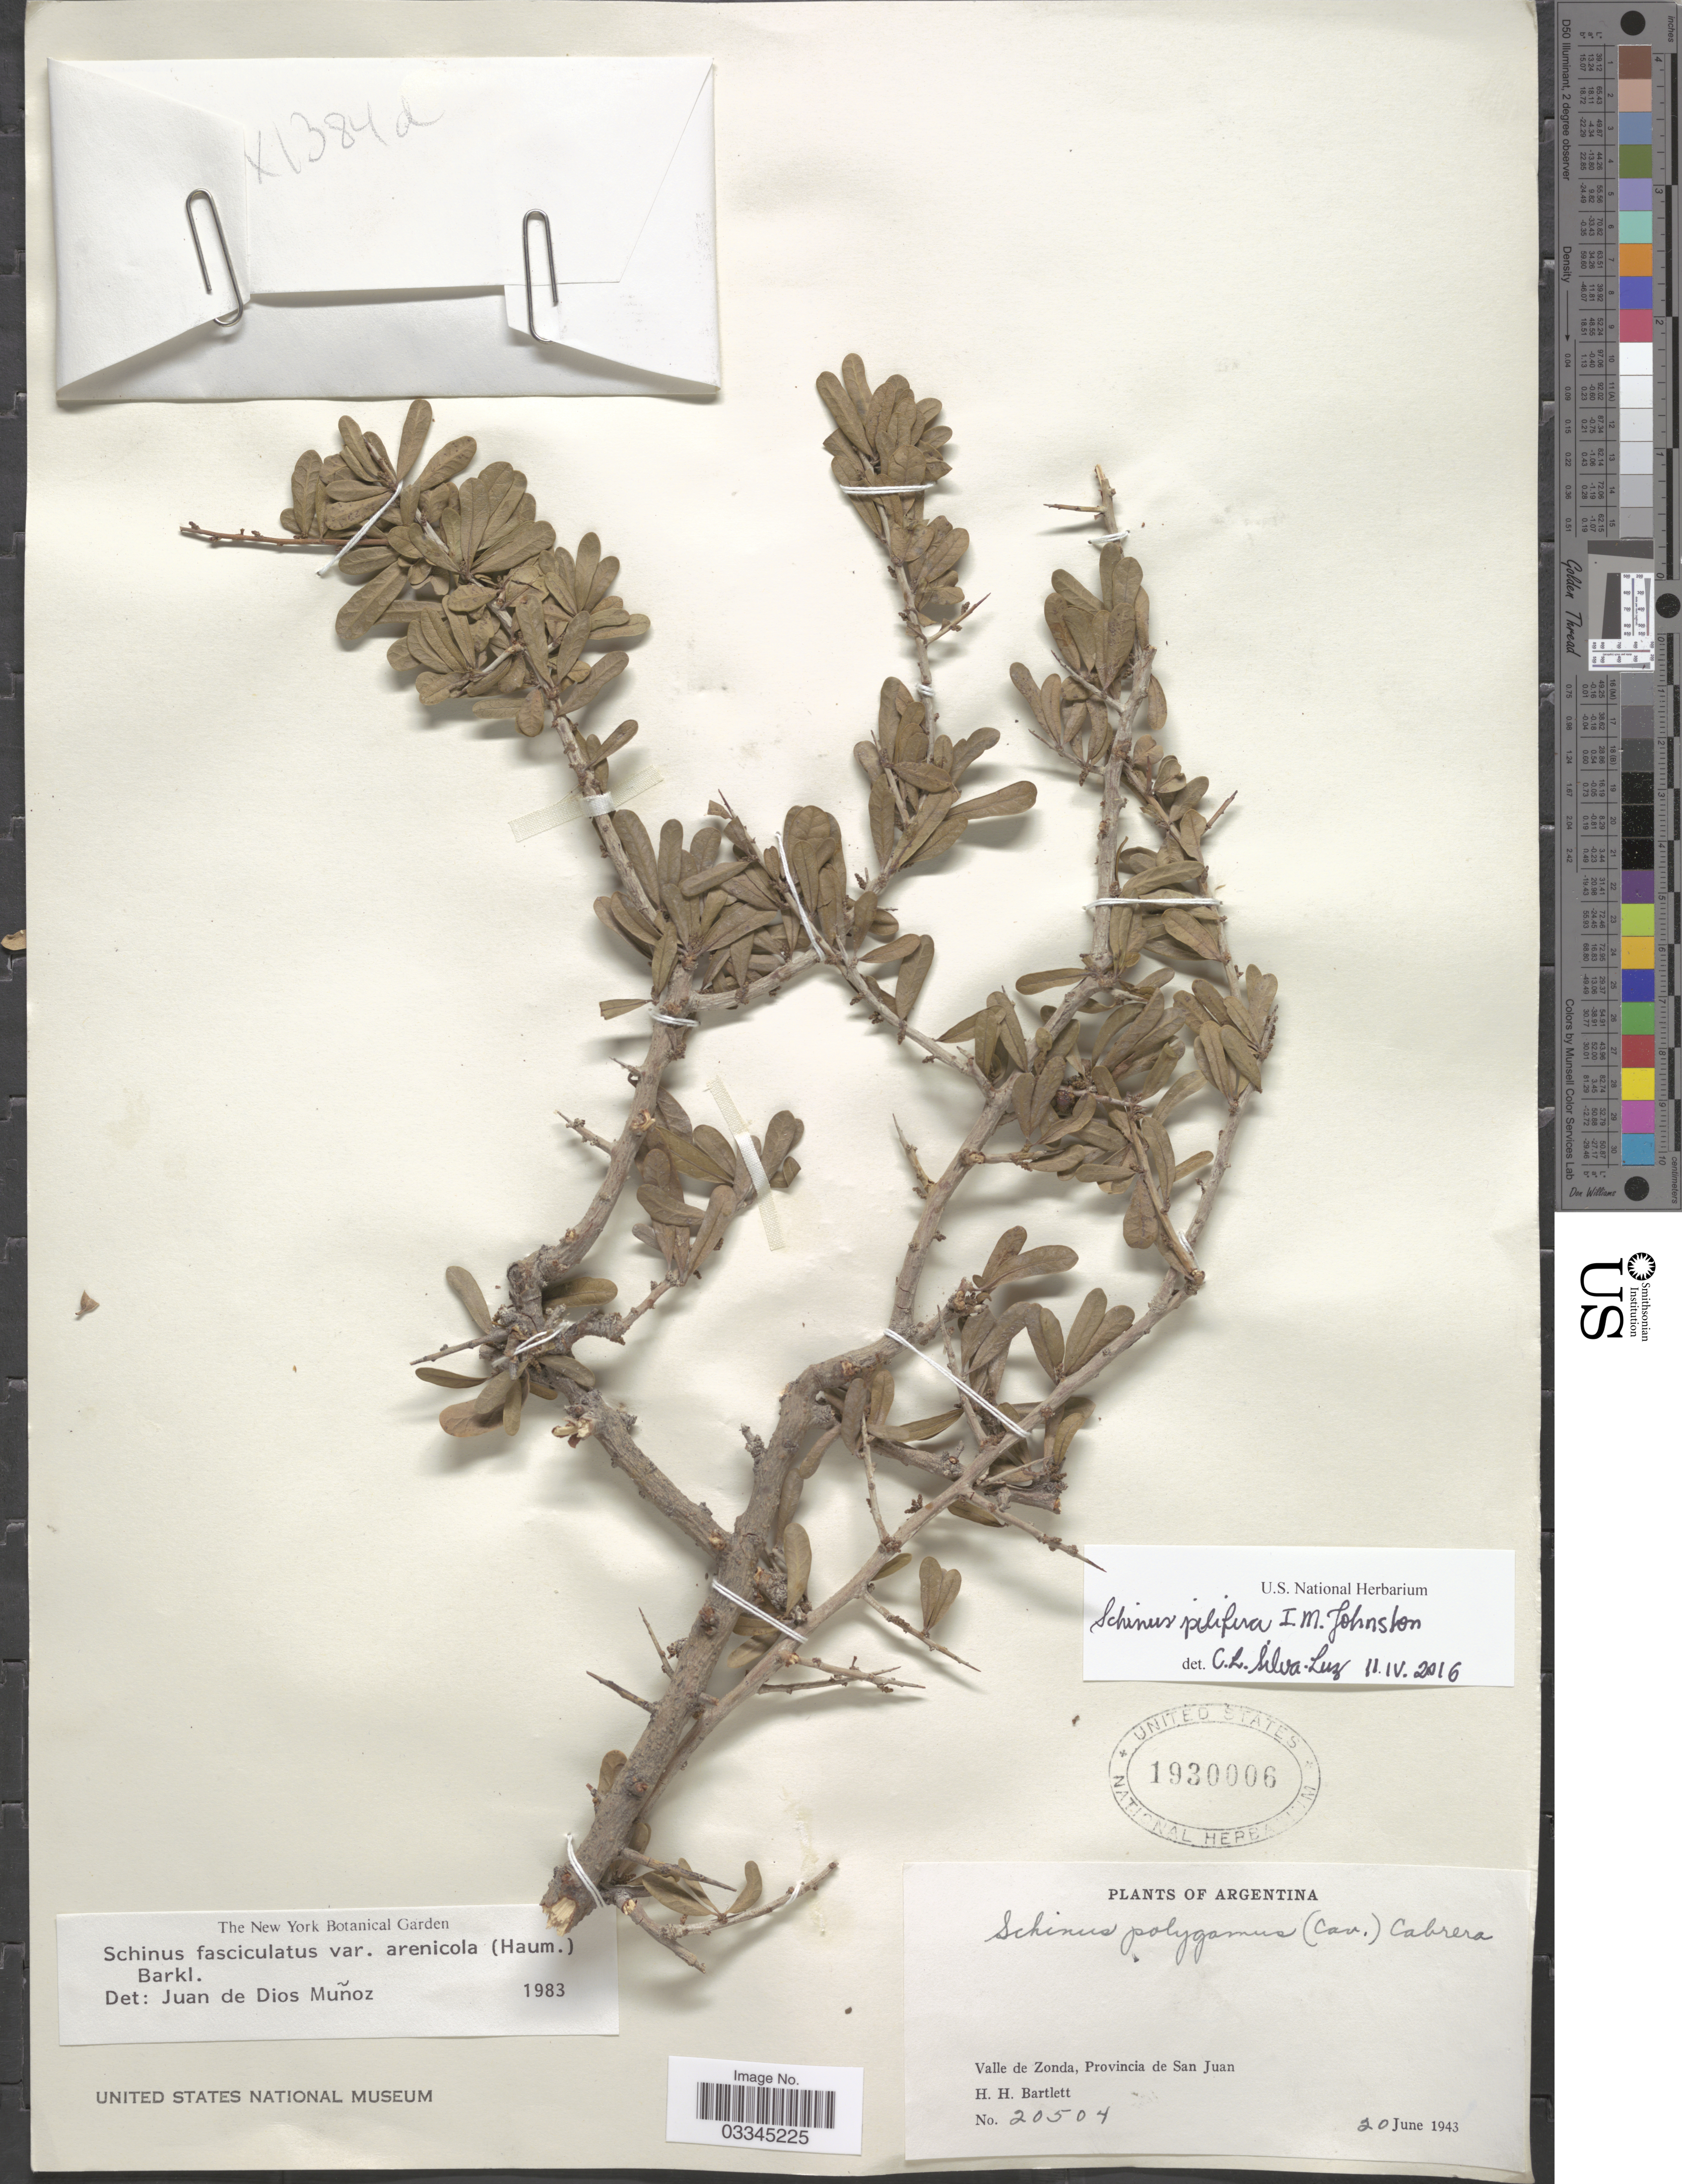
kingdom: Plantae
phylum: Tracheophyta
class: Magnoliopsida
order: Sapindales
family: Anacardiaceae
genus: Schinus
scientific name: Schinus pilifera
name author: I.M. Johnst.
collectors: H. H. Bartlett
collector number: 20504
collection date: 1943-06-20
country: Argentina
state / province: San Juan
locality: Valle de Zonda.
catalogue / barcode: US 1930006